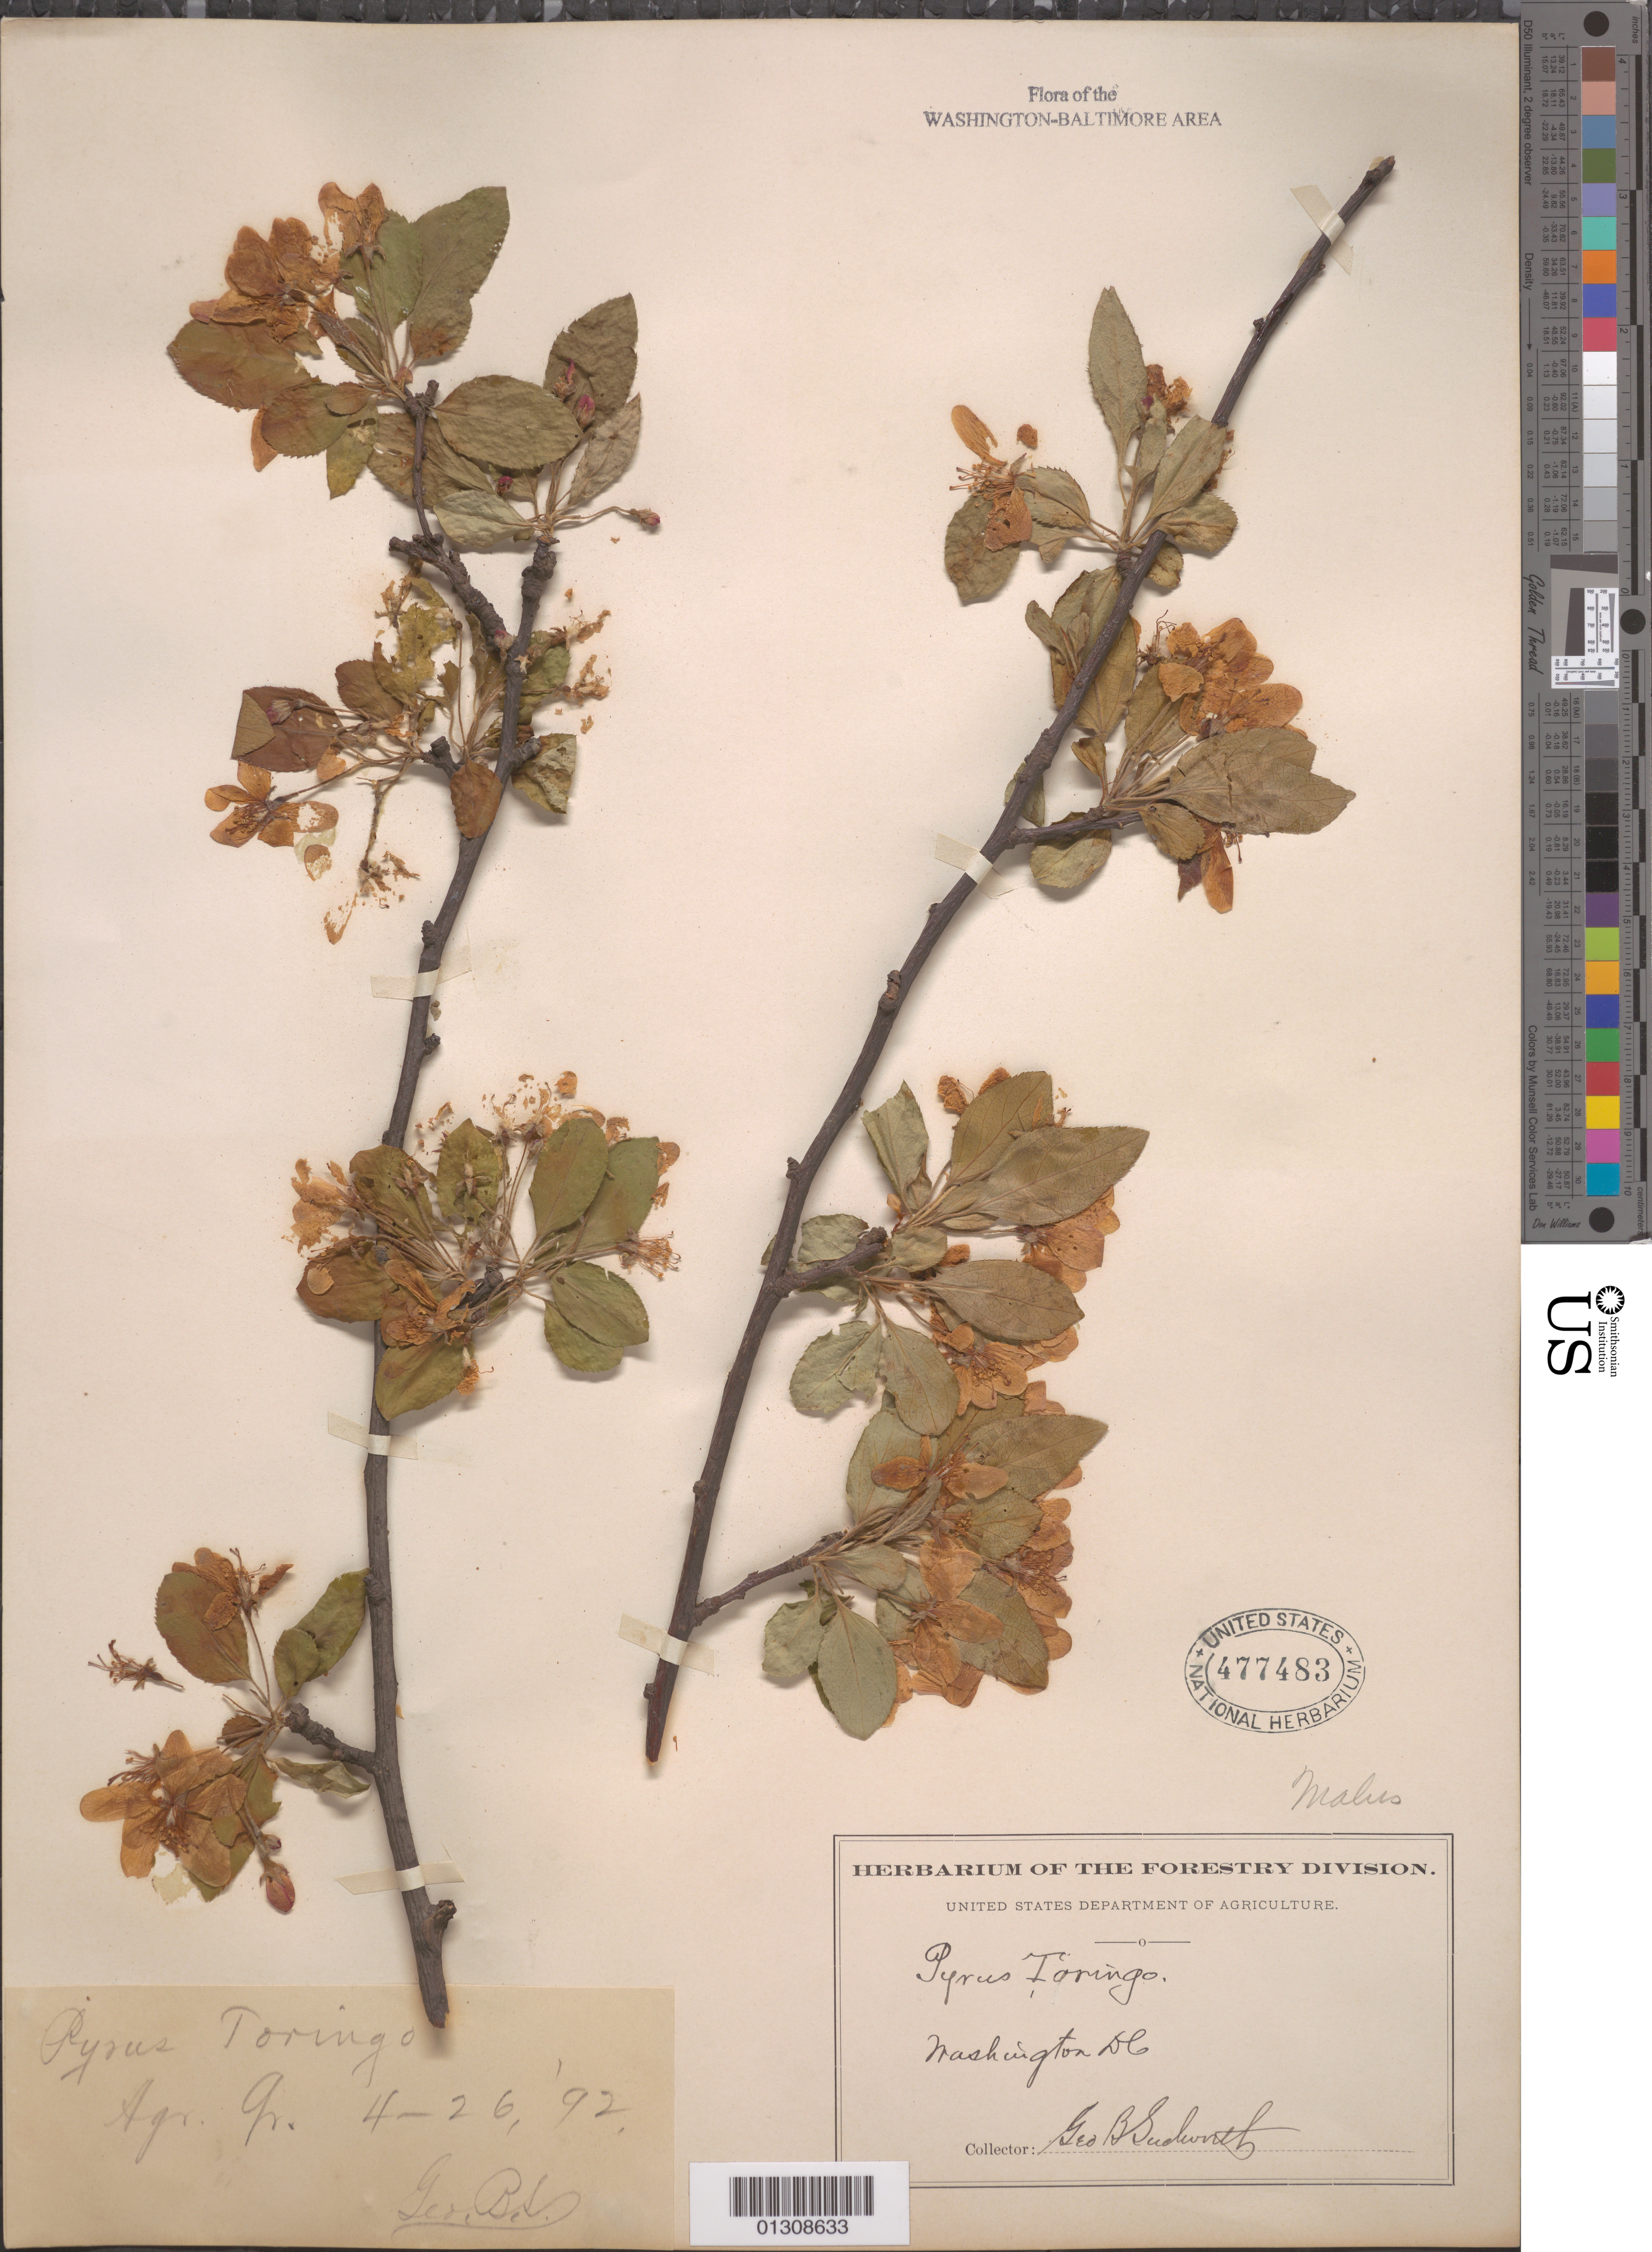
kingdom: Plantae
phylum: Tracheophyta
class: Magnoliopsida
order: Rosales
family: Rosaceae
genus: Malus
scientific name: Malus sp.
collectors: G. B. Sudworth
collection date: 1892-04-26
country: United States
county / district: District of Columbia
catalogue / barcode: US 477483